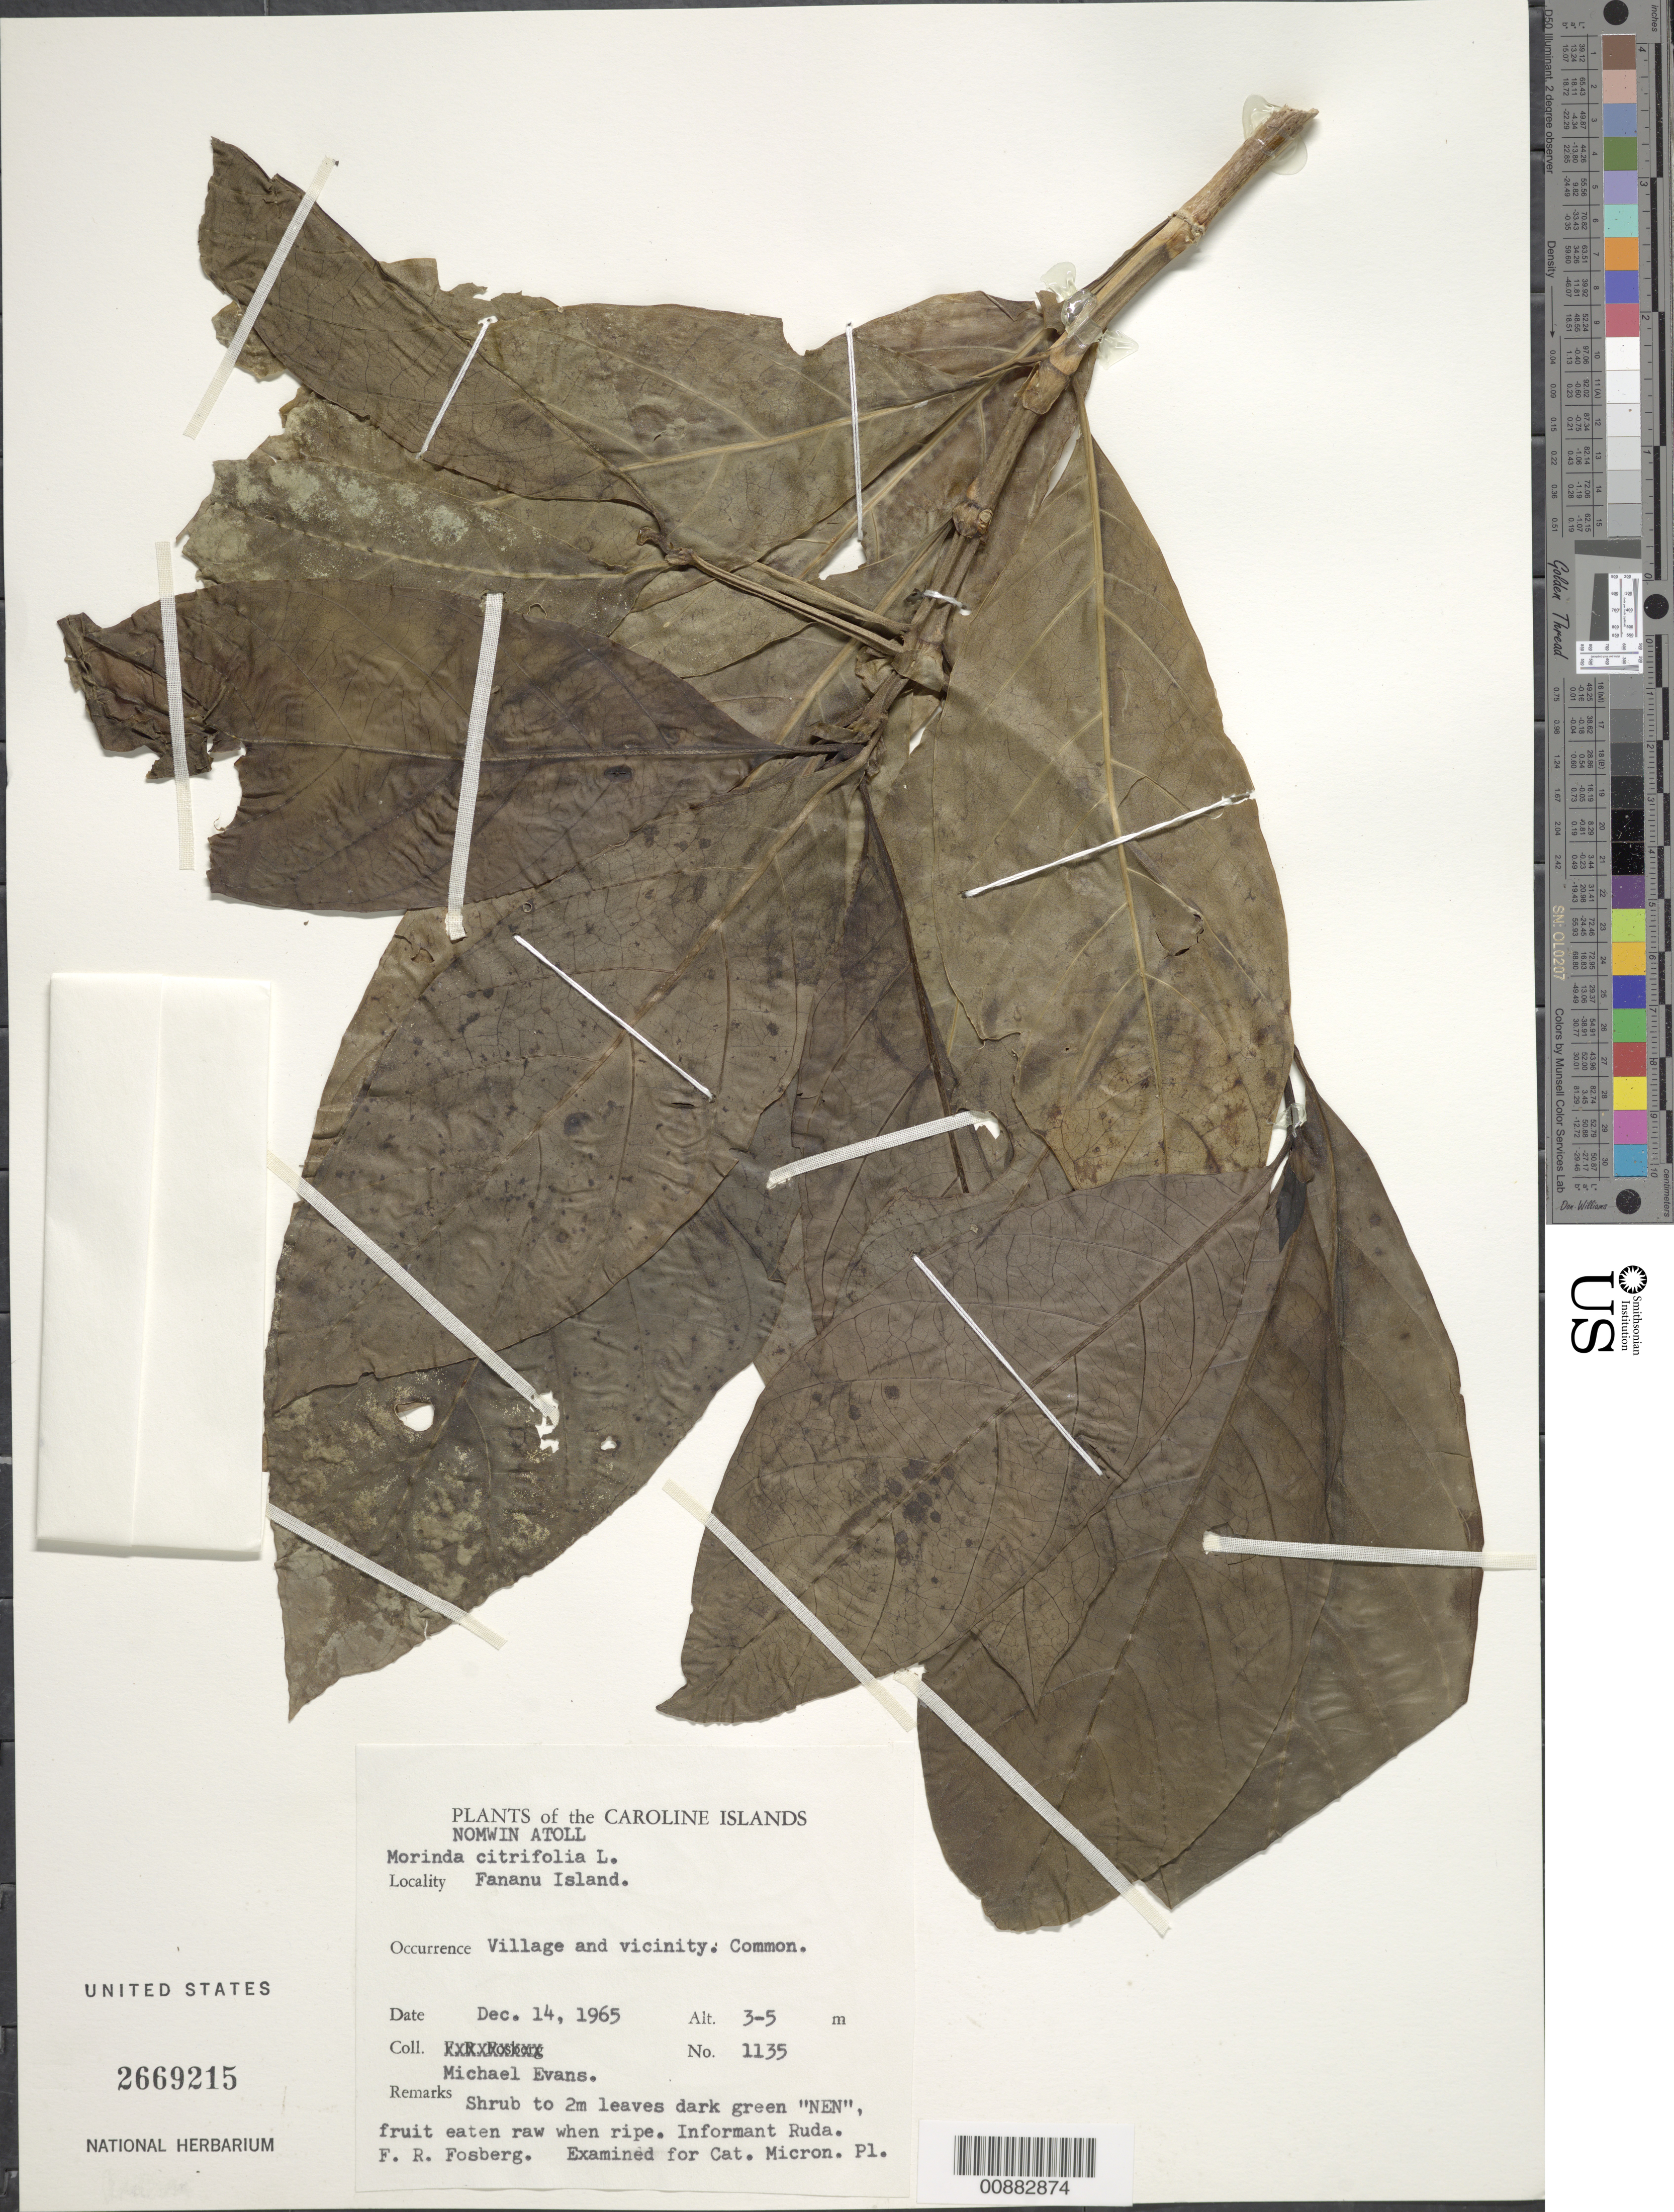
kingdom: Plantae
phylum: Tracheophyta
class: Magnoliopsida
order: Gentianales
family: Rubiaceae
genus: Morinda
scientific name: Morinda citrifolia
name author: L.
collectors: M. Evans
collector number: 1135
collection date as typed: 14 Dec 1965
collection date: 1965-12-14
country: Micronesia, Federated States of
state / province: Truk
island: Nomwin Atoll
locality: Fananu I.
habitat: Village and vicinity. Common.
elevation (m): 3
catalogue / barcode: US 2669215